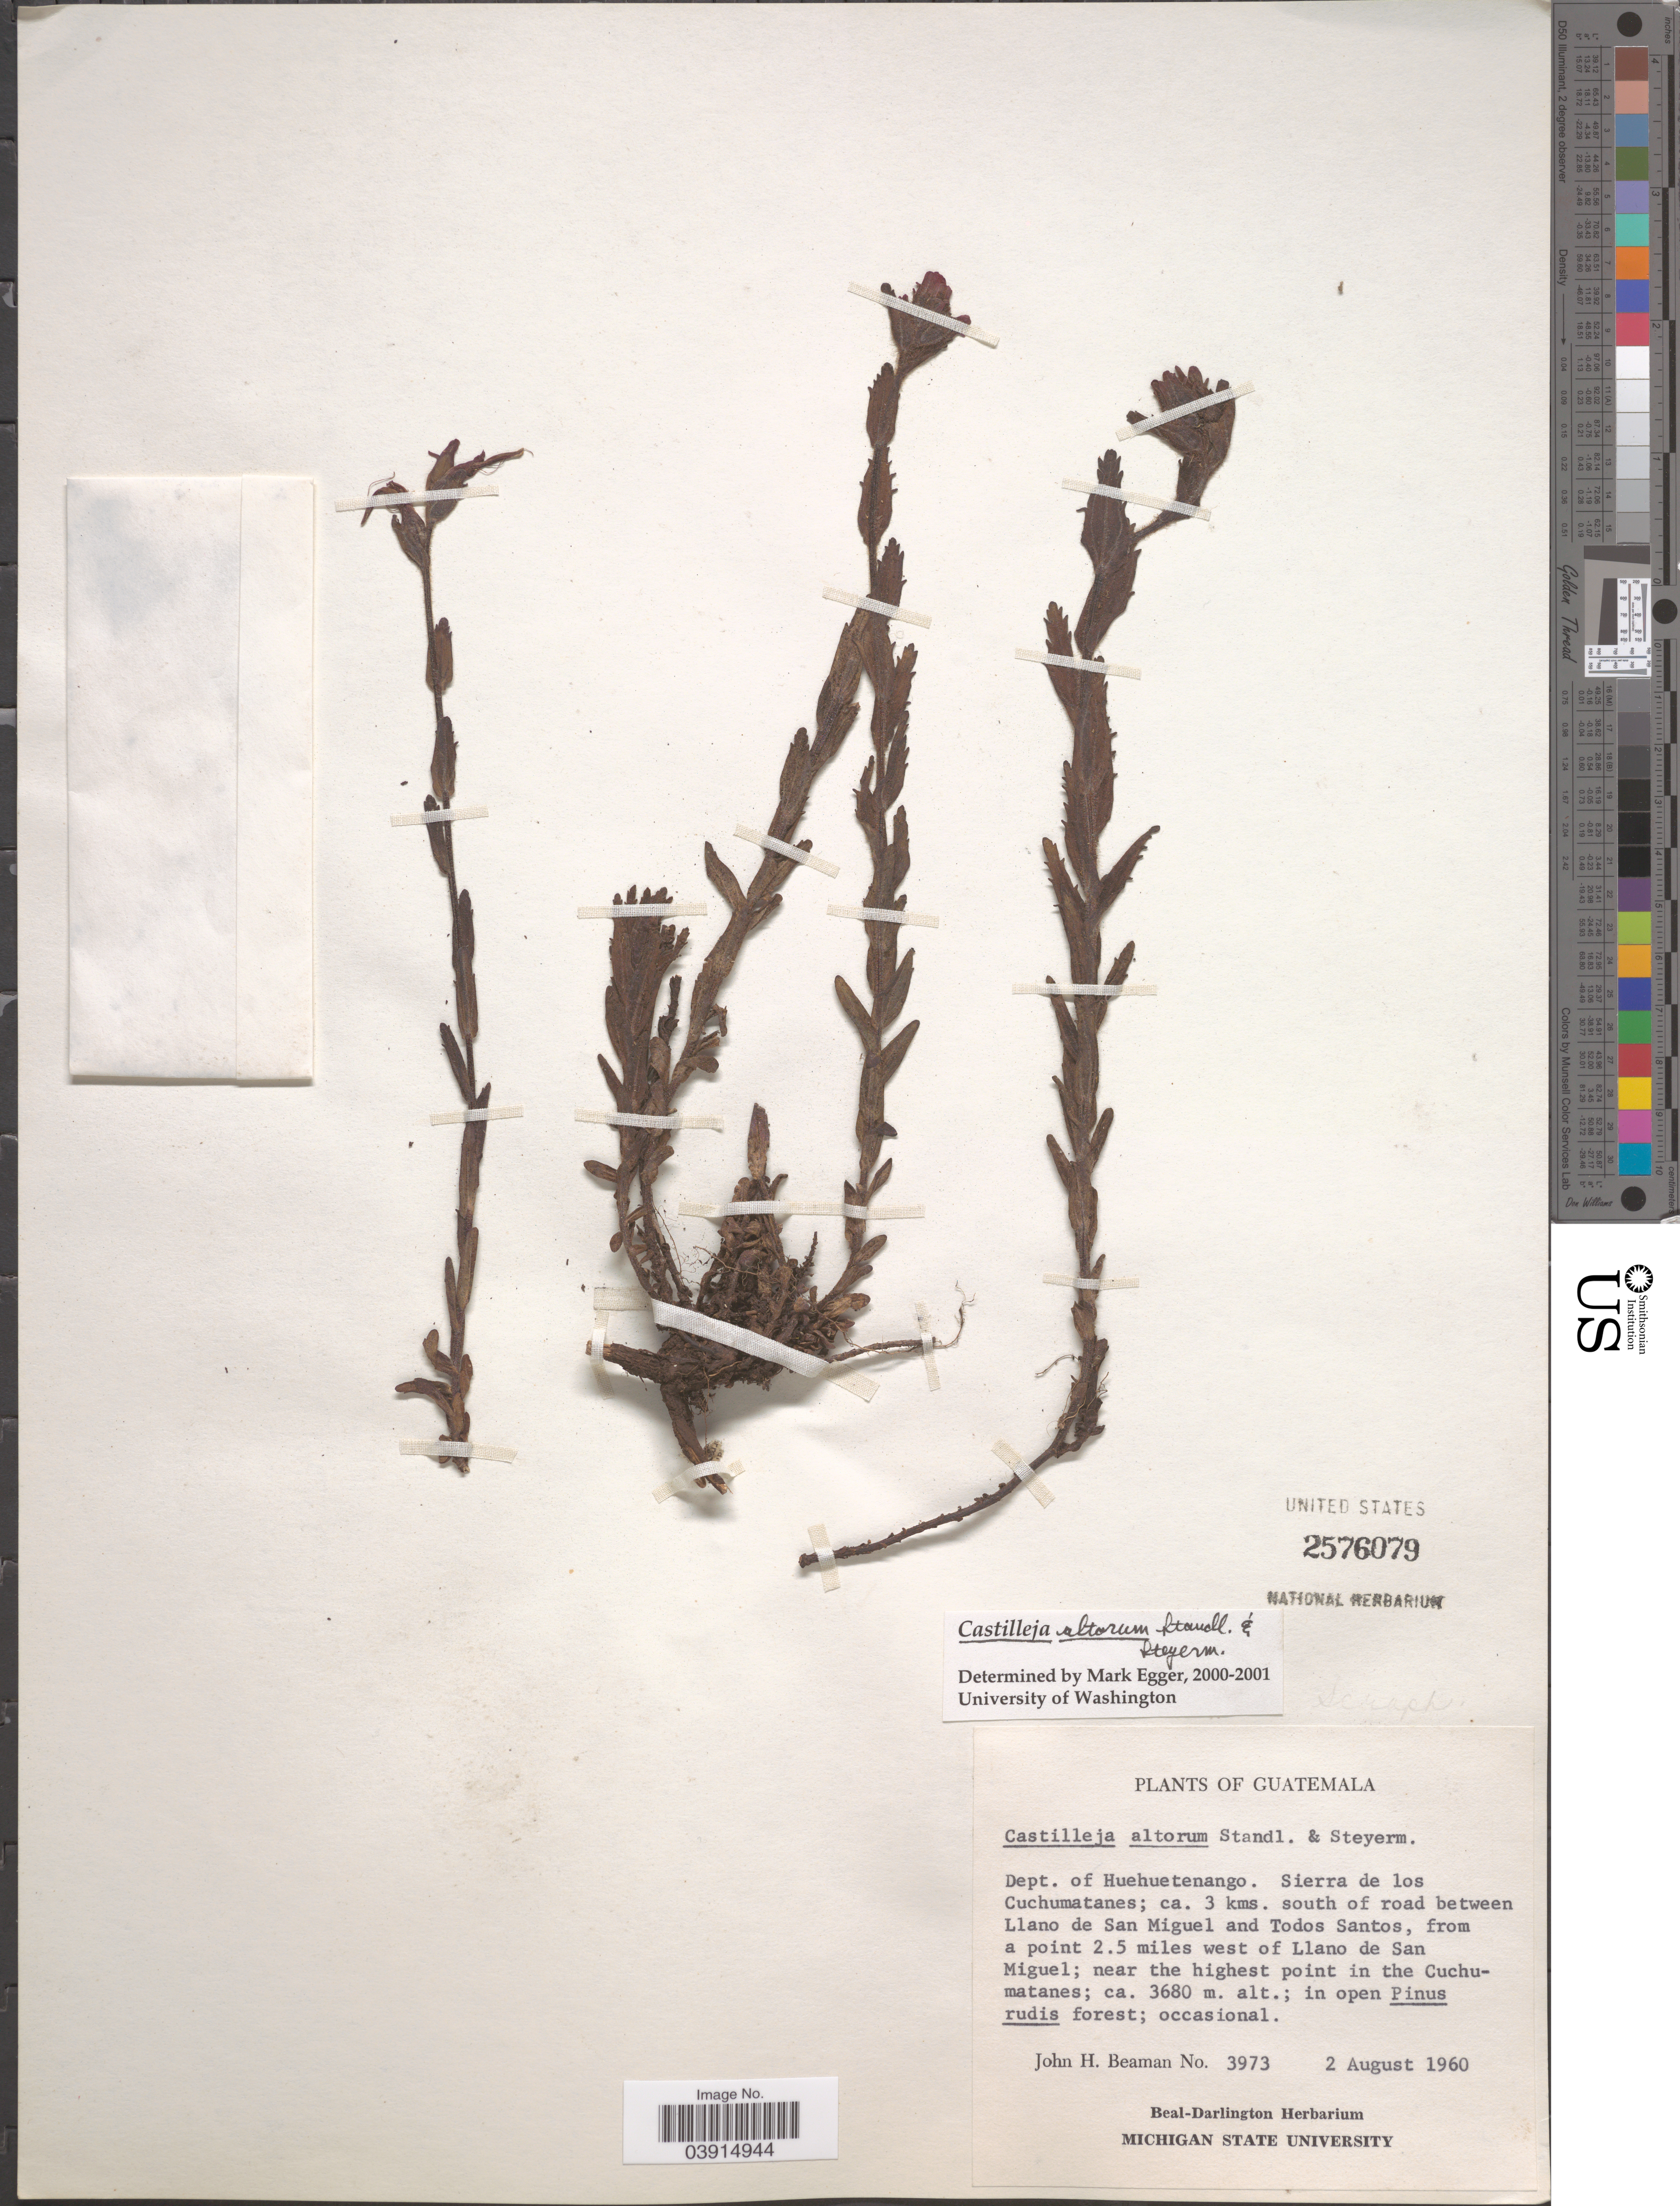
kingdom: Plantae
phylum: Tracheophyta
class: Magnoliopsida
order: Lamiales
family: Orobanchaceae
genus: Castilleja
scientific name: Castilleja altorum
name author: Standl. & Steyerm.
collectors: J. H. Beaman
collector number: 3973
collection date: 1960-08-02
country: Guatemala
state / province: Huehuetenango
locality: Dept. of Huehuetenango. Sierra de los Cuchumatanes; ca. 3 kms south of road between Llano de San Miguel and Todos Santos, from a point 2.5 miles west of Llano de San Miguel; near the highest point in the Cuchumatanes.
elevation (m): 3680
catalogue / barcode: US 2576079